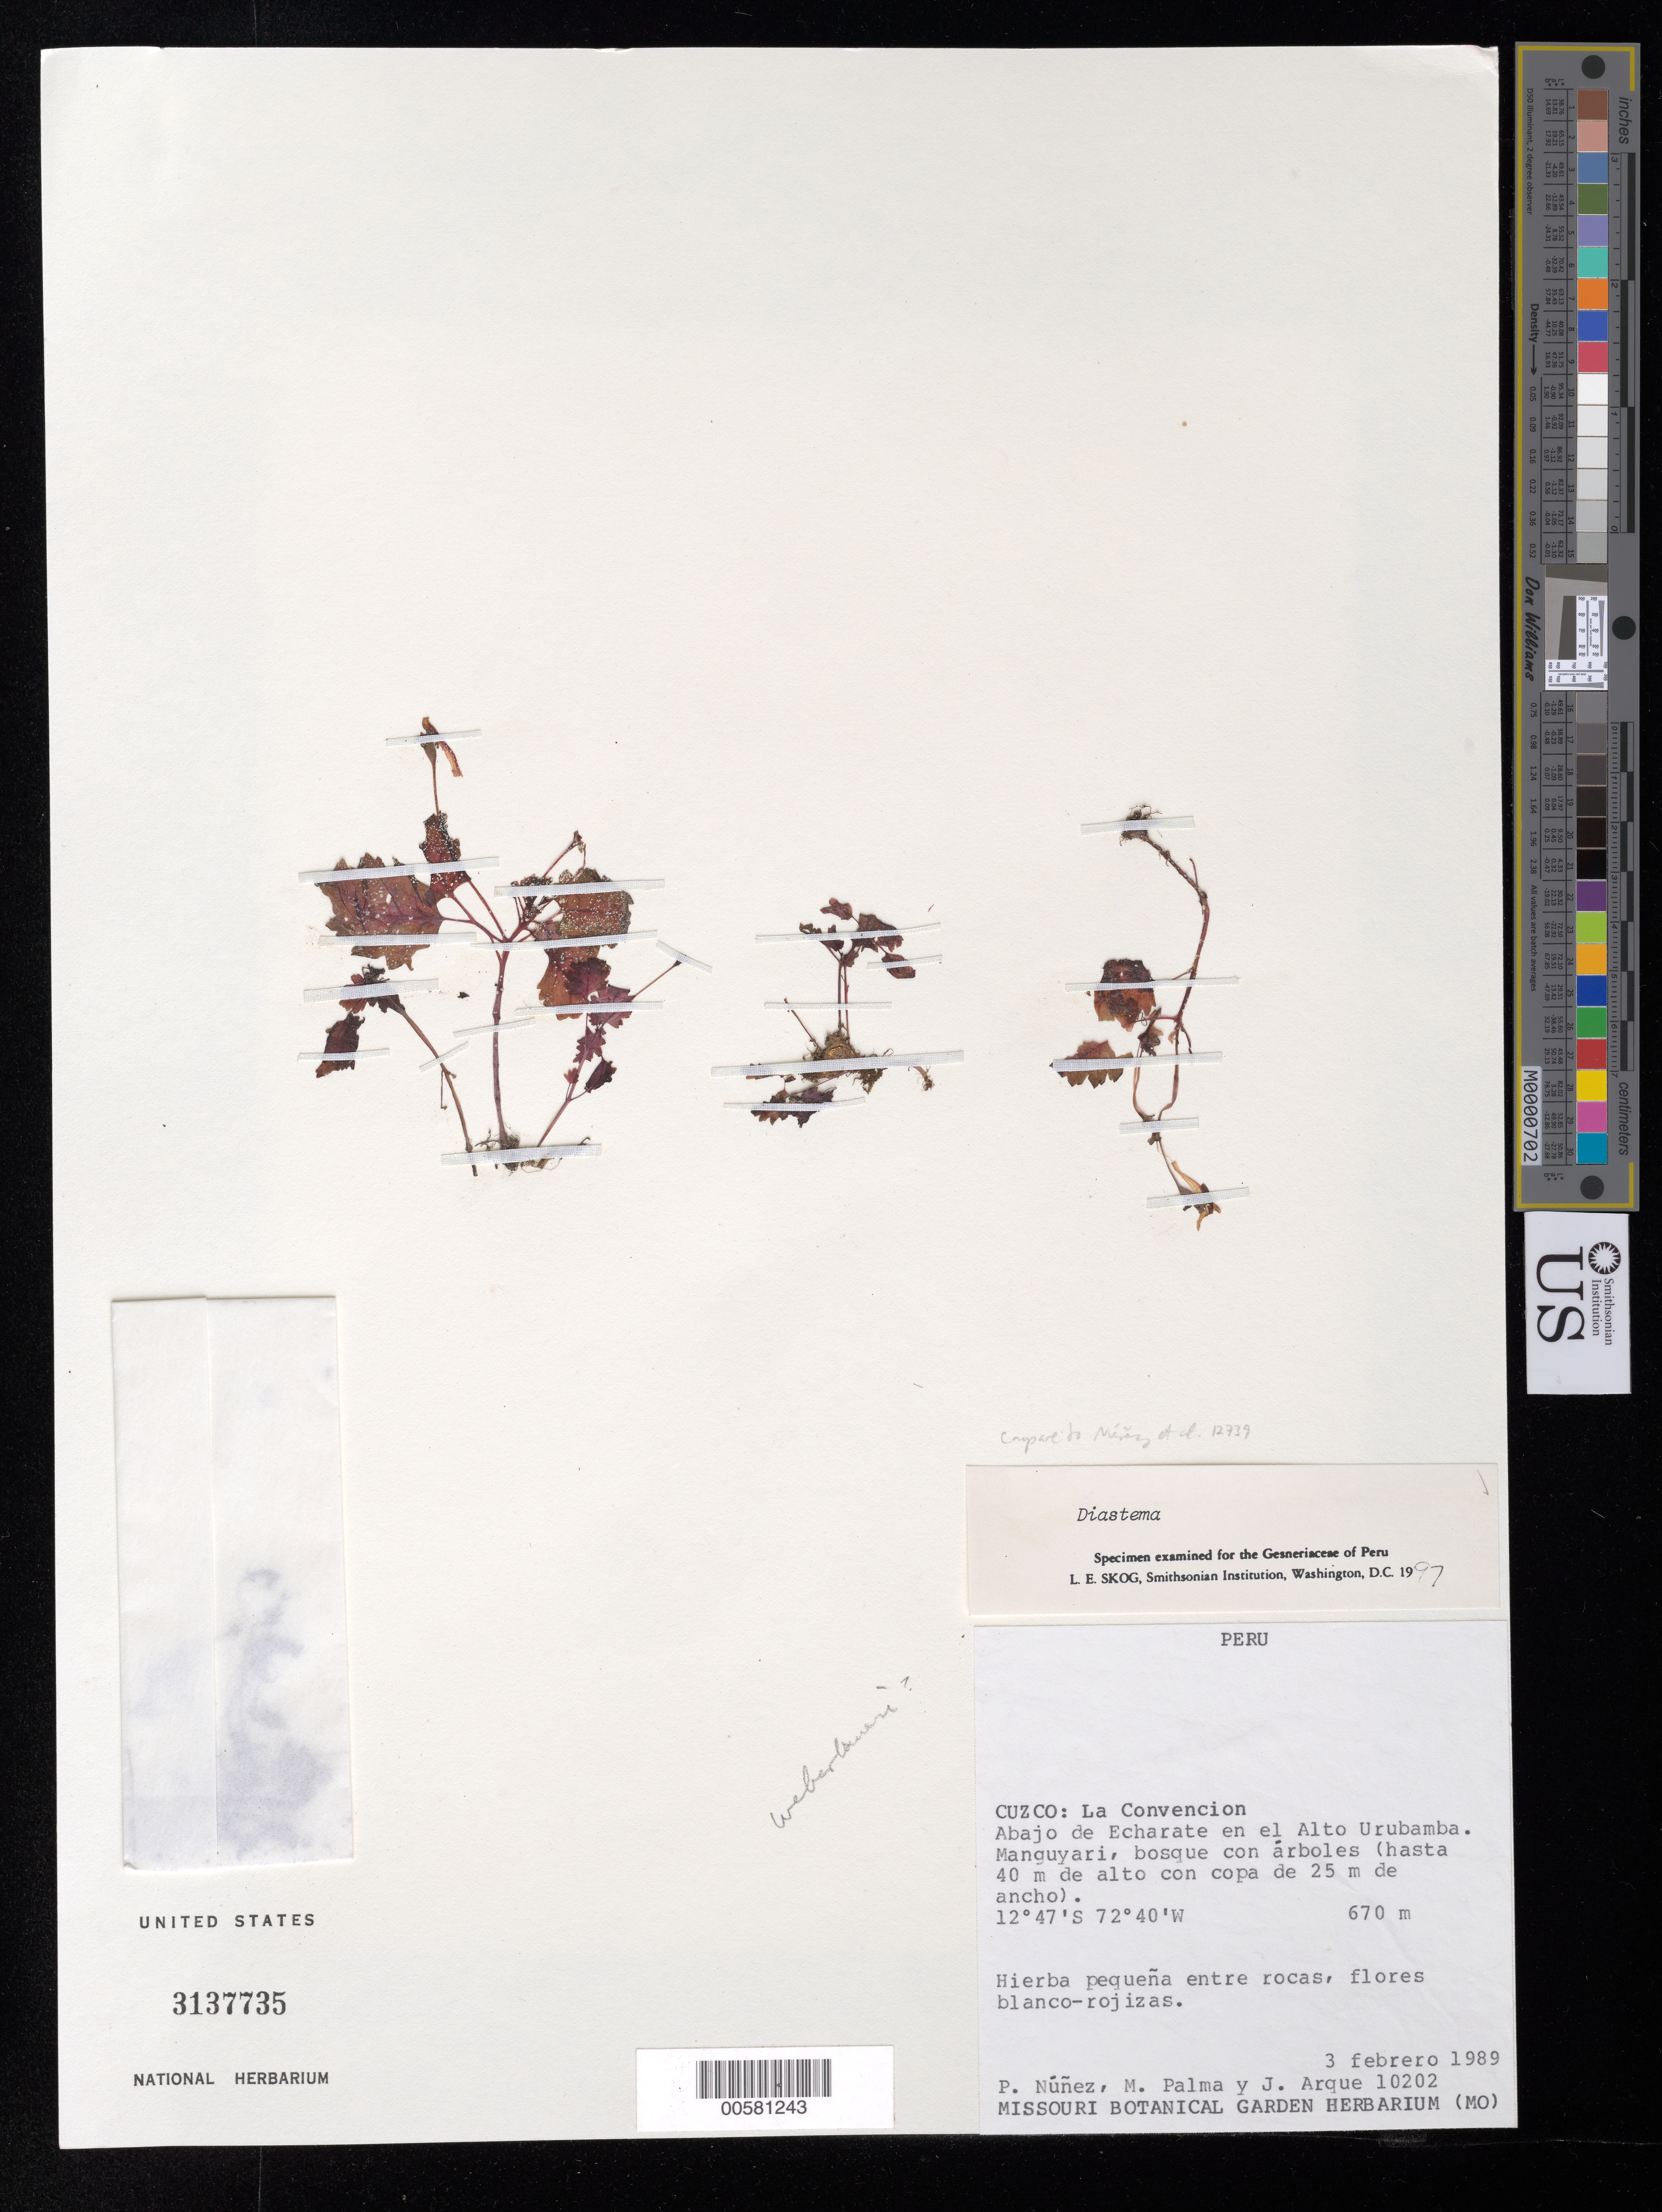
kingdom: Plantae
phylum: Tracheophyta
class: Magnoliopsida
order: Lamiales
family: Gesneriaceae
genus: Diastema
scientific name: Diastema sp.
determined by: Skog, Laurence E.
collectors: P. Núñez V., M. Palma & J. Arque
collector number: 10202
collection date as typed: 03 Feb 1989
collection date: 1989-02-03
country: Peru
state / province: Cusco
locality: La Convencion; abajo de Echarate en el Alto Urubamba; Manguyari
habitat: Bosque con árboles (hasta 40 m de alto con copa de 25 m de ancho)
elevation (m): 670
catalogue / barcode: US 3137735